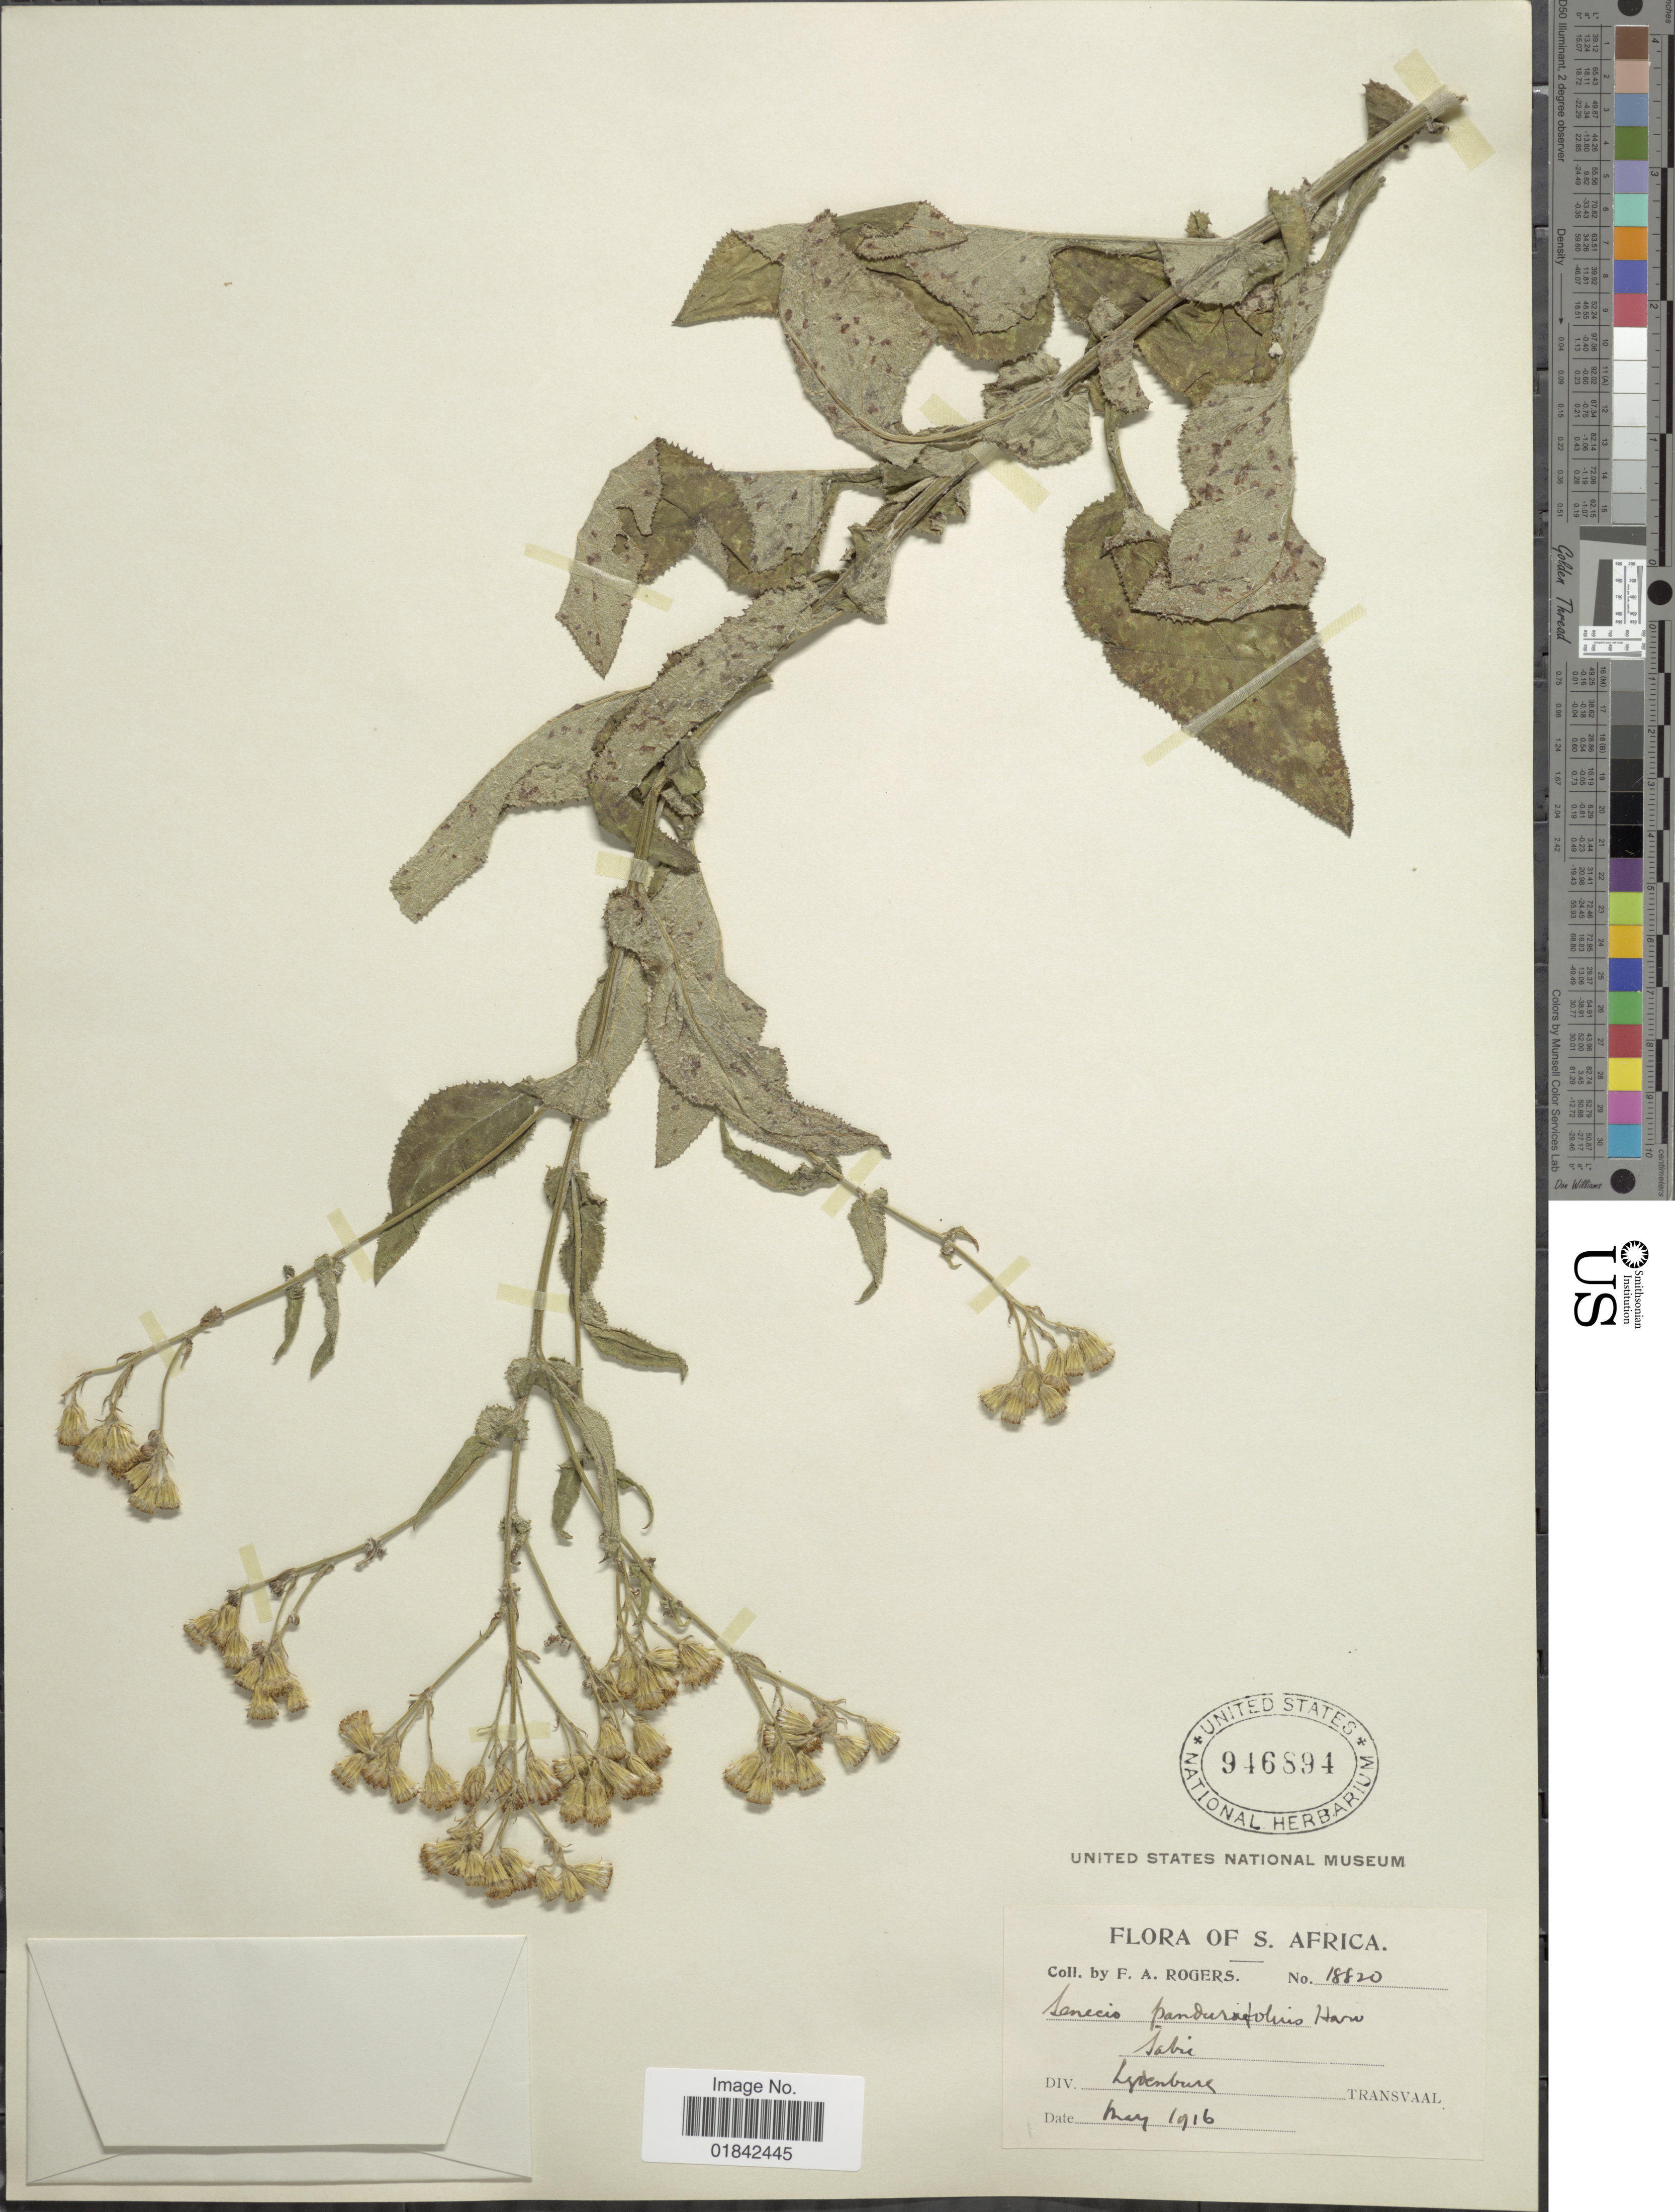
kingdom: Plantae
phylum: Tracheophyta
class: Magnoliopsida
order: Asterales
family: Asteraceae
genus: Senecio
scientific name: Senecio pandurifolius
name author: Harv.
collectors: F. A. Rogers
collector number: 18820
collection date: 1916-05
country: South Africa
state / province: Mpumalanga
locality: Sabie, Div. Lydenburg, Transvaal.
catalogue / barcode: US 946894